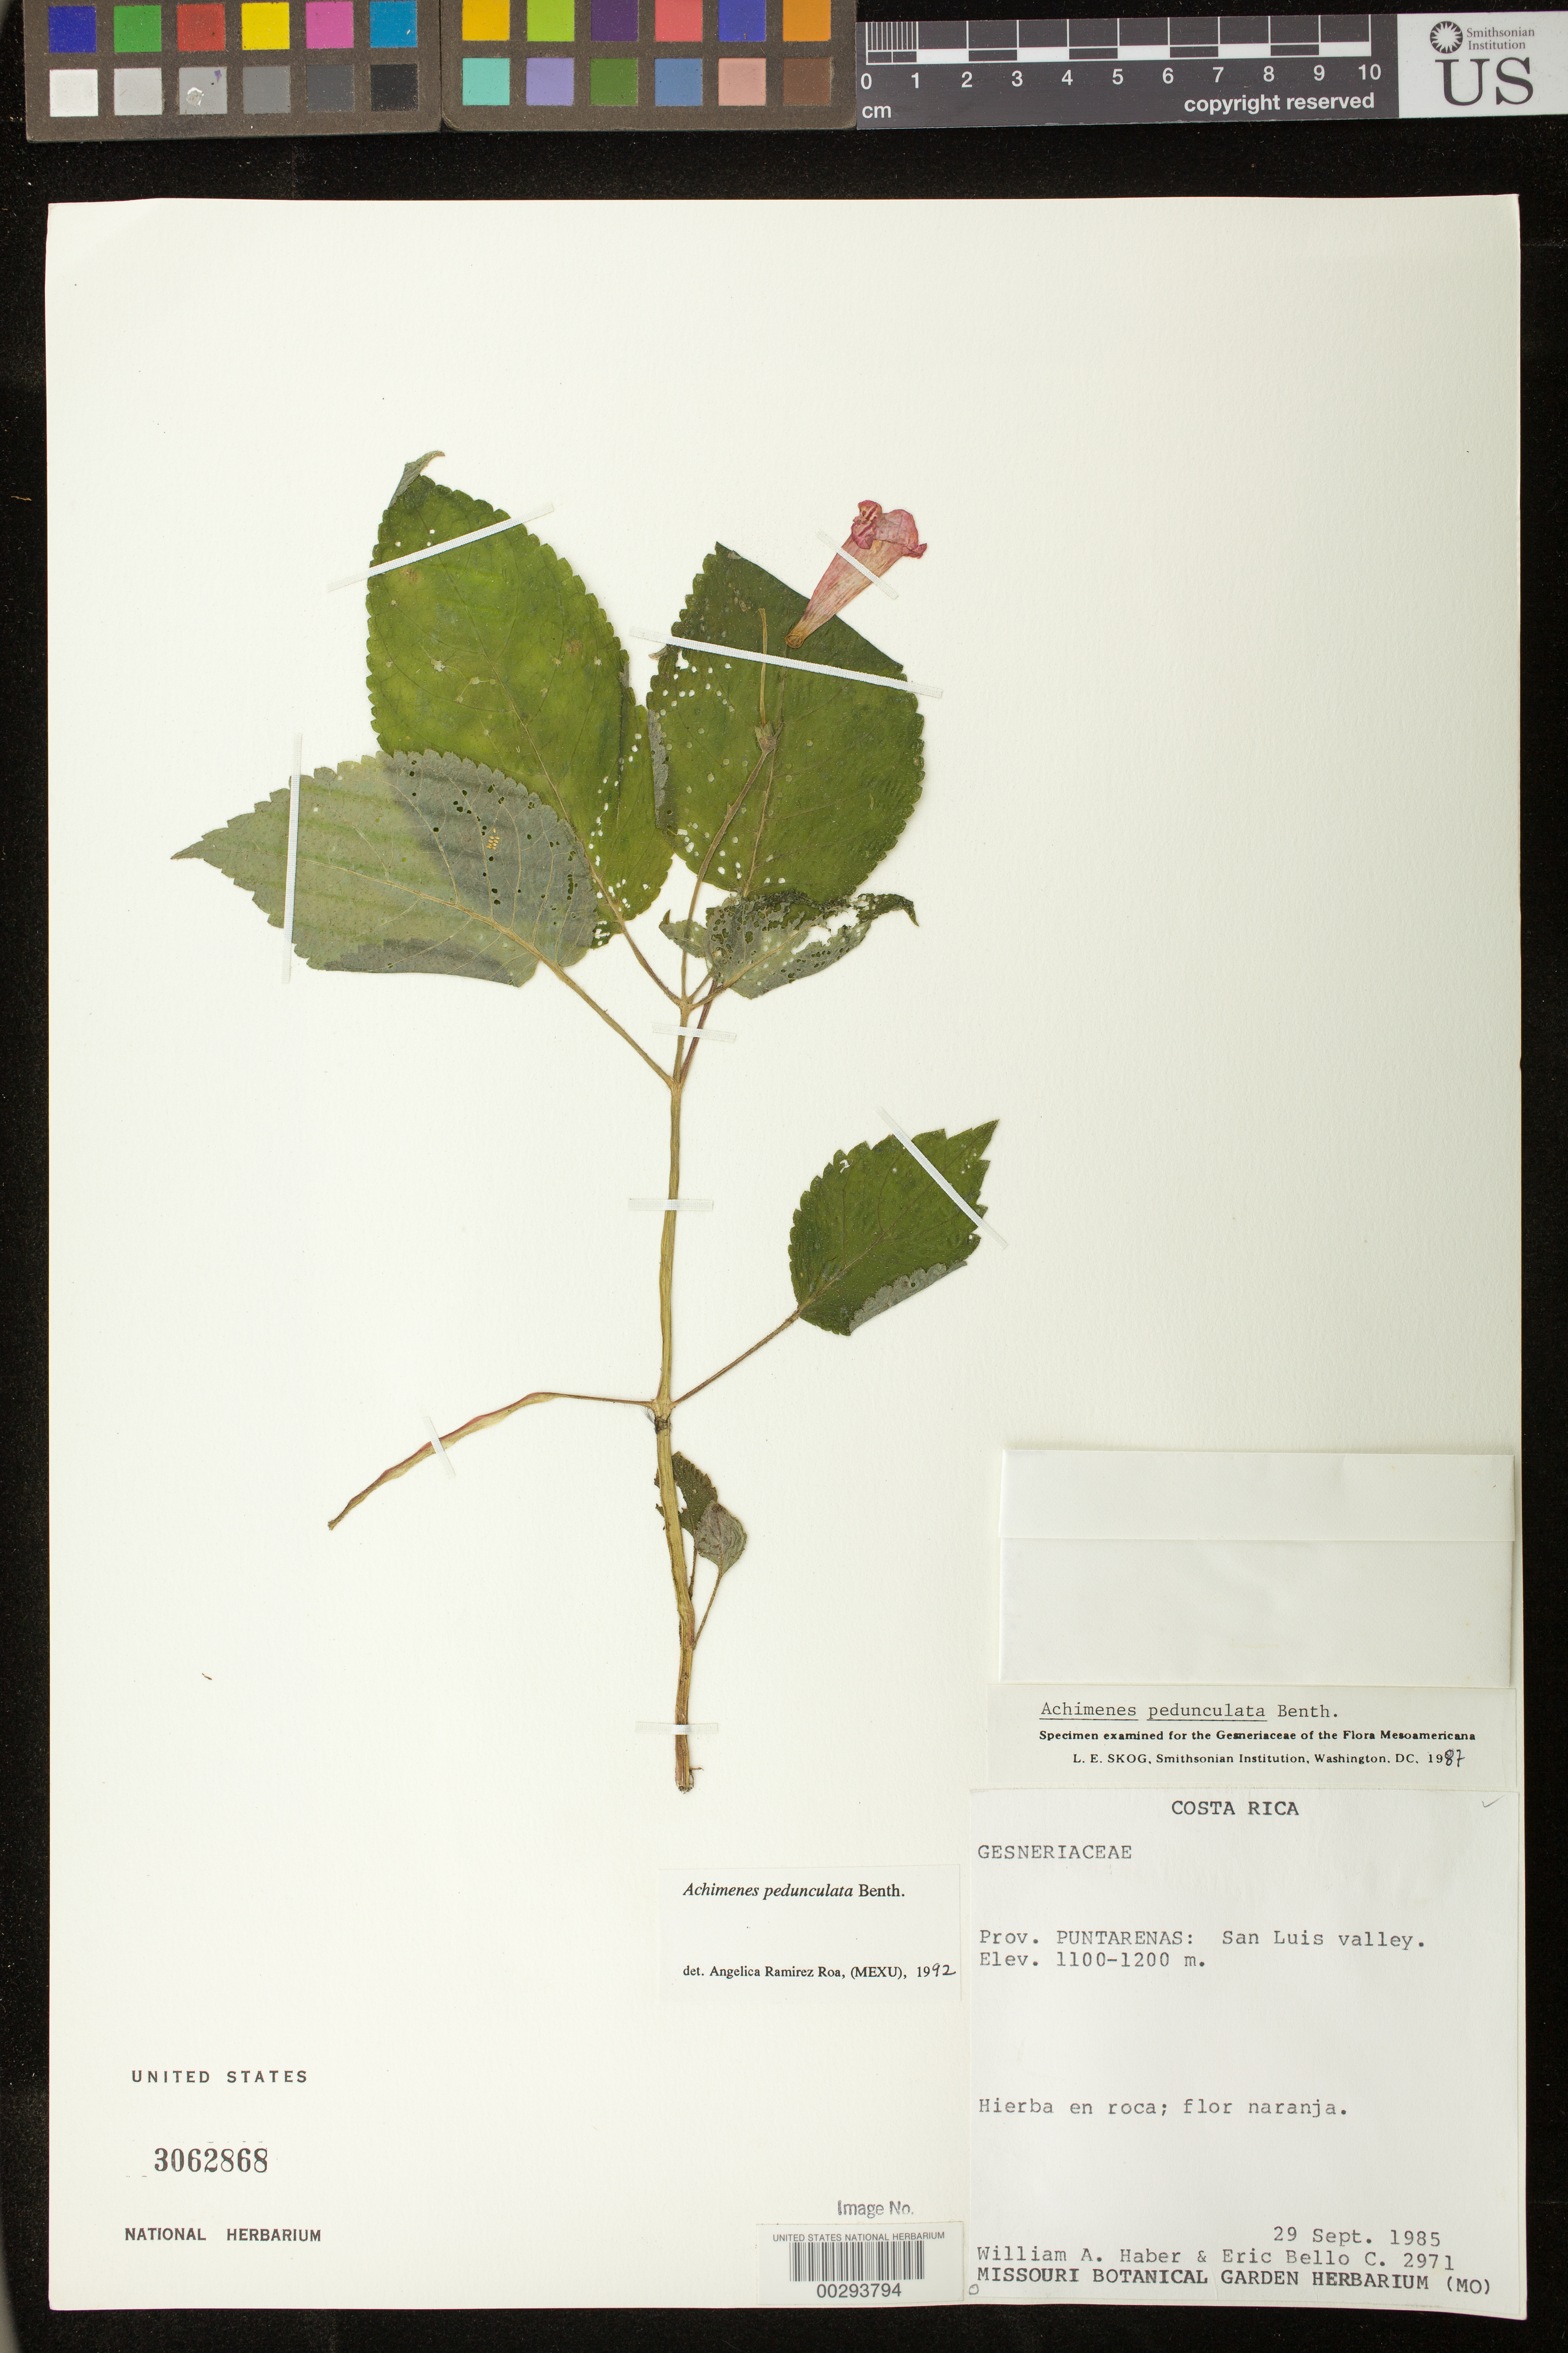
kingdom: Plantae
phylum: Tracheophyta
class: Magnoliopsida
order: Lamiales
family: Gesneriaceae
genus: Achimenes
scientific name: Achimenes pedunculata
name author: Benth.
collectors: W. A. Haber & E. Bello C.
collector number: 2971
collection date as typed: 29 Sep 1985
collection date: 1985-09-29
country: Costa Rica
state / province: Puntarenas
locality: San Luis Valley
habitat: on rock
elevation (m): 1100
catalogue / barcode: US 3062868